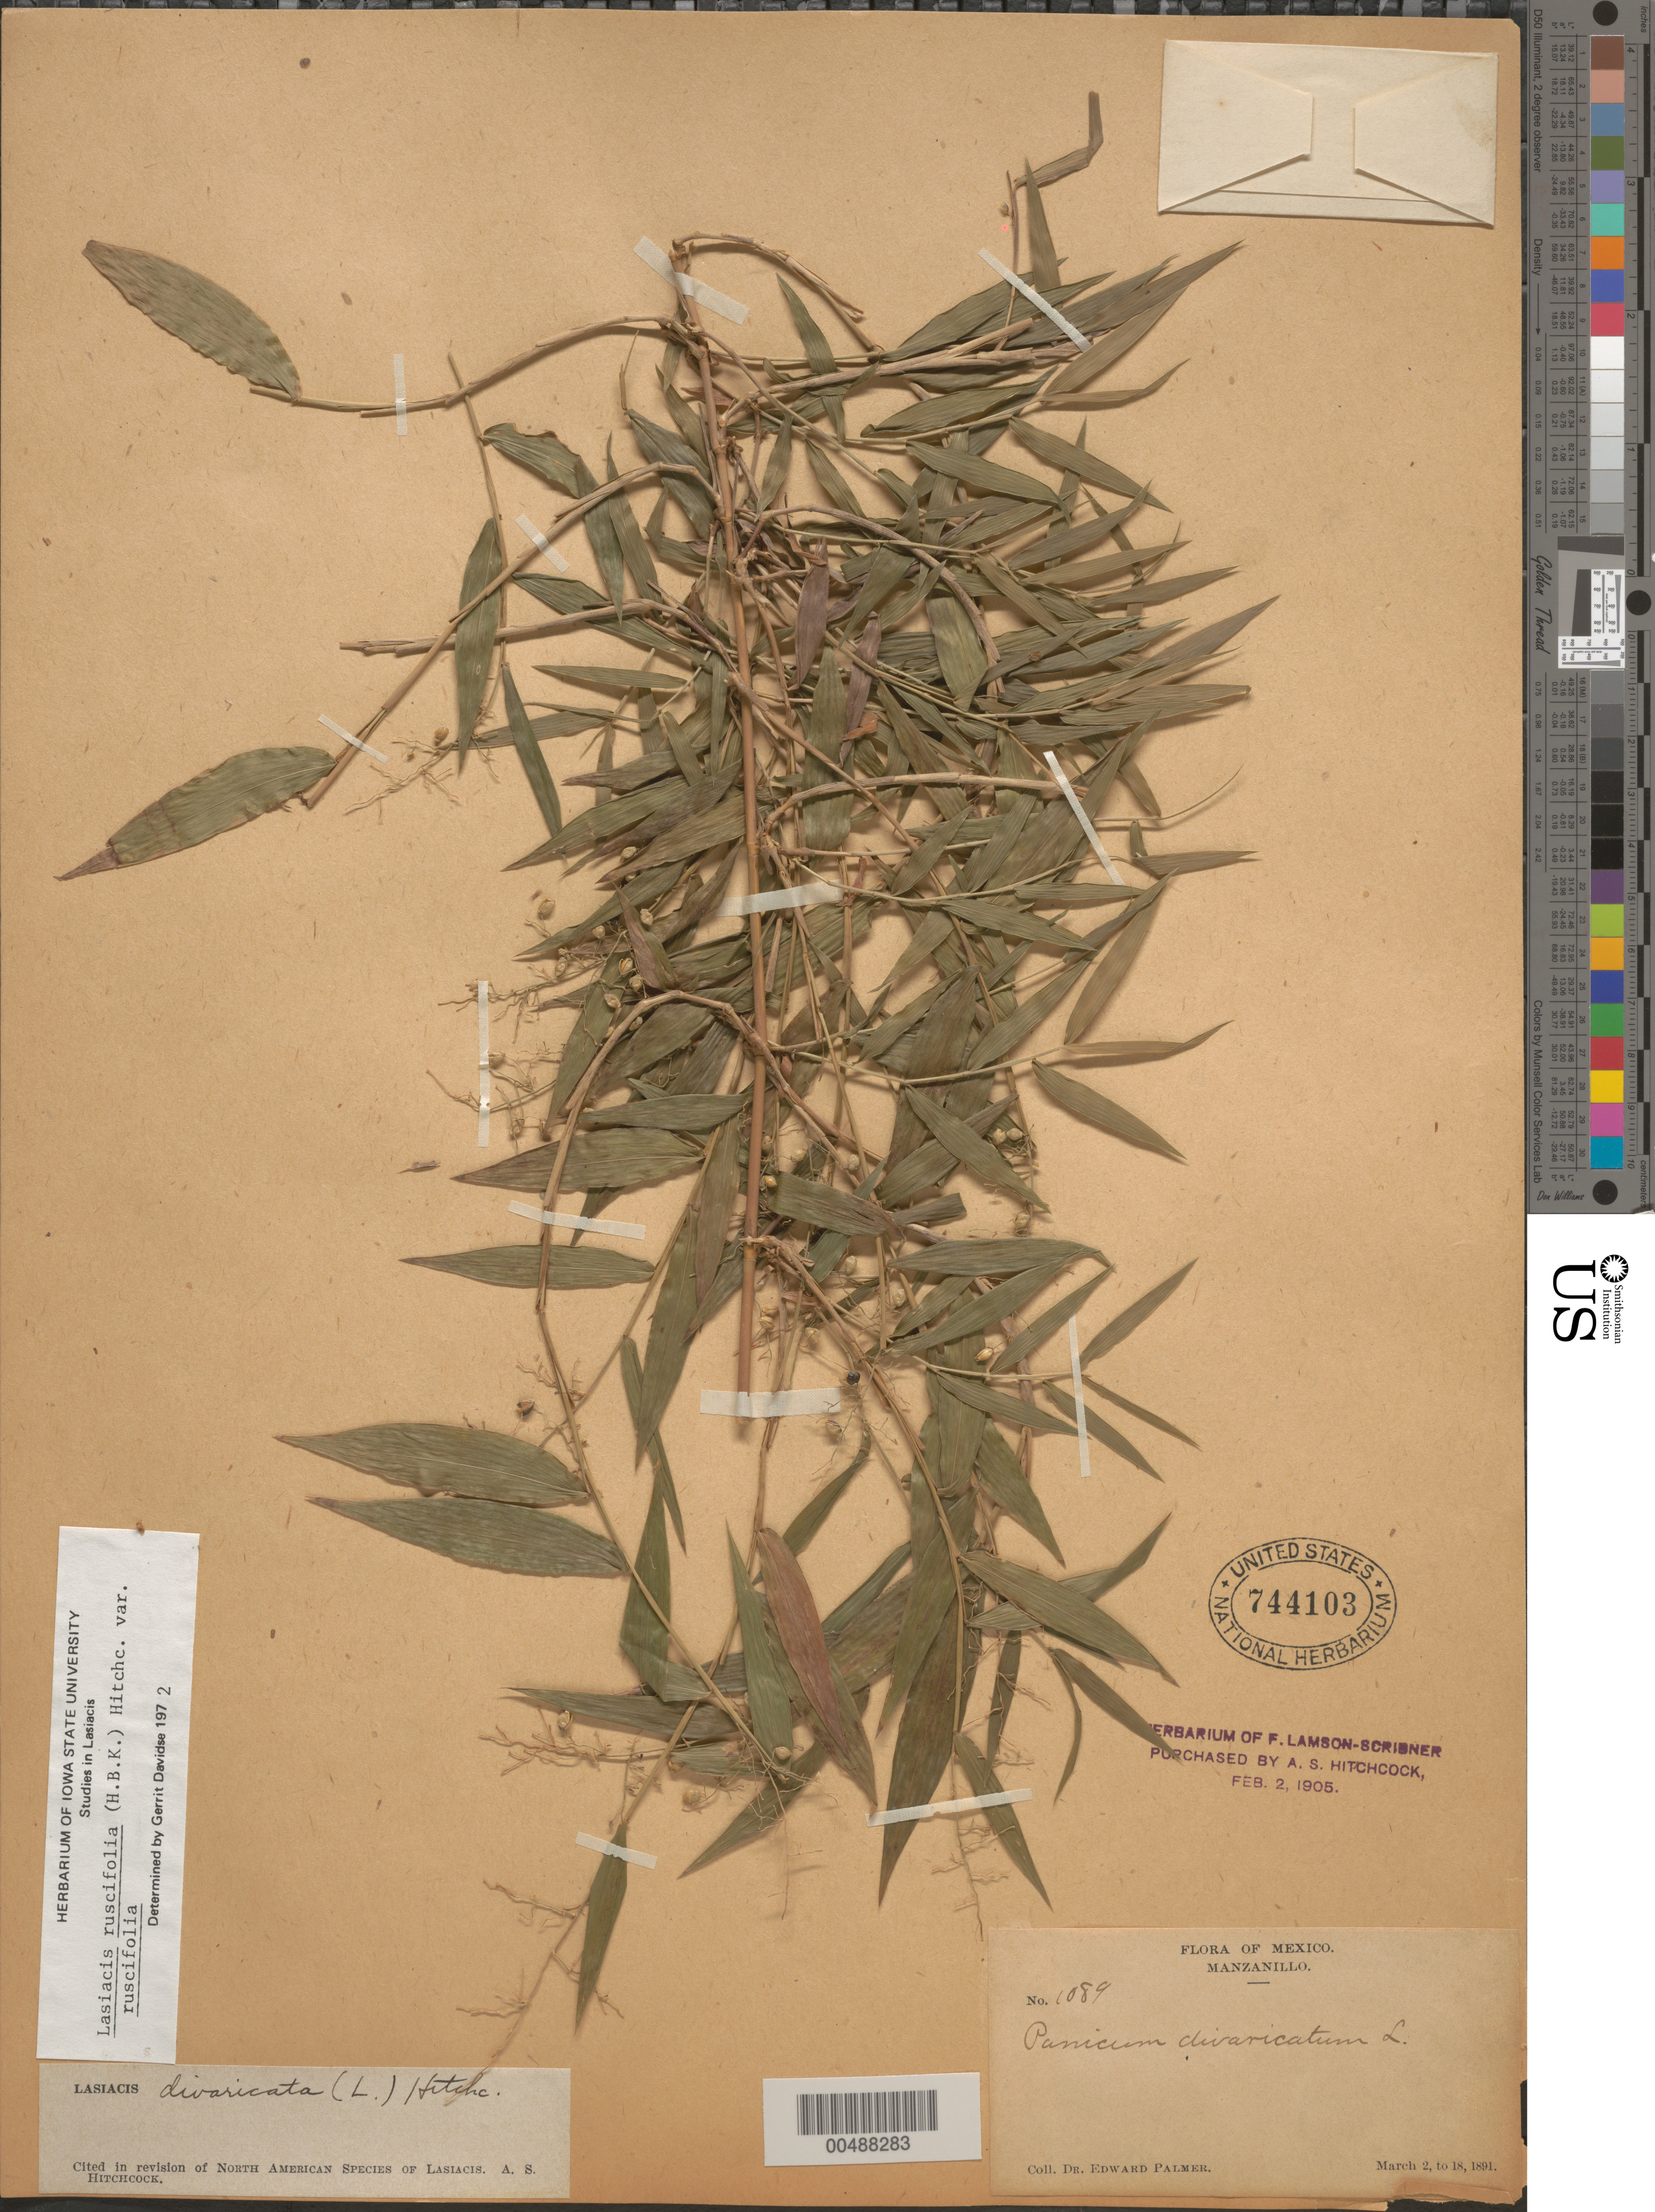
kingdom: Plantae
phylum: Tracheophyta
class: Liliopsida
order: Poales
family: Poaceae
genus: Lasiacis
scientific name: Lasiacis ruscifolia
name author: (Kunth) Hitchc.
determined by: Davidse, Gerrit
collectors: E. Palmer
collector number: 1089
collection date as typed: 2 Mar 1891 to 18 Mar 1891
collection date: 1891-03-02/1891-03-18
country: Mexico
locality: Manzanillo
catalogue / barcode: US 744103